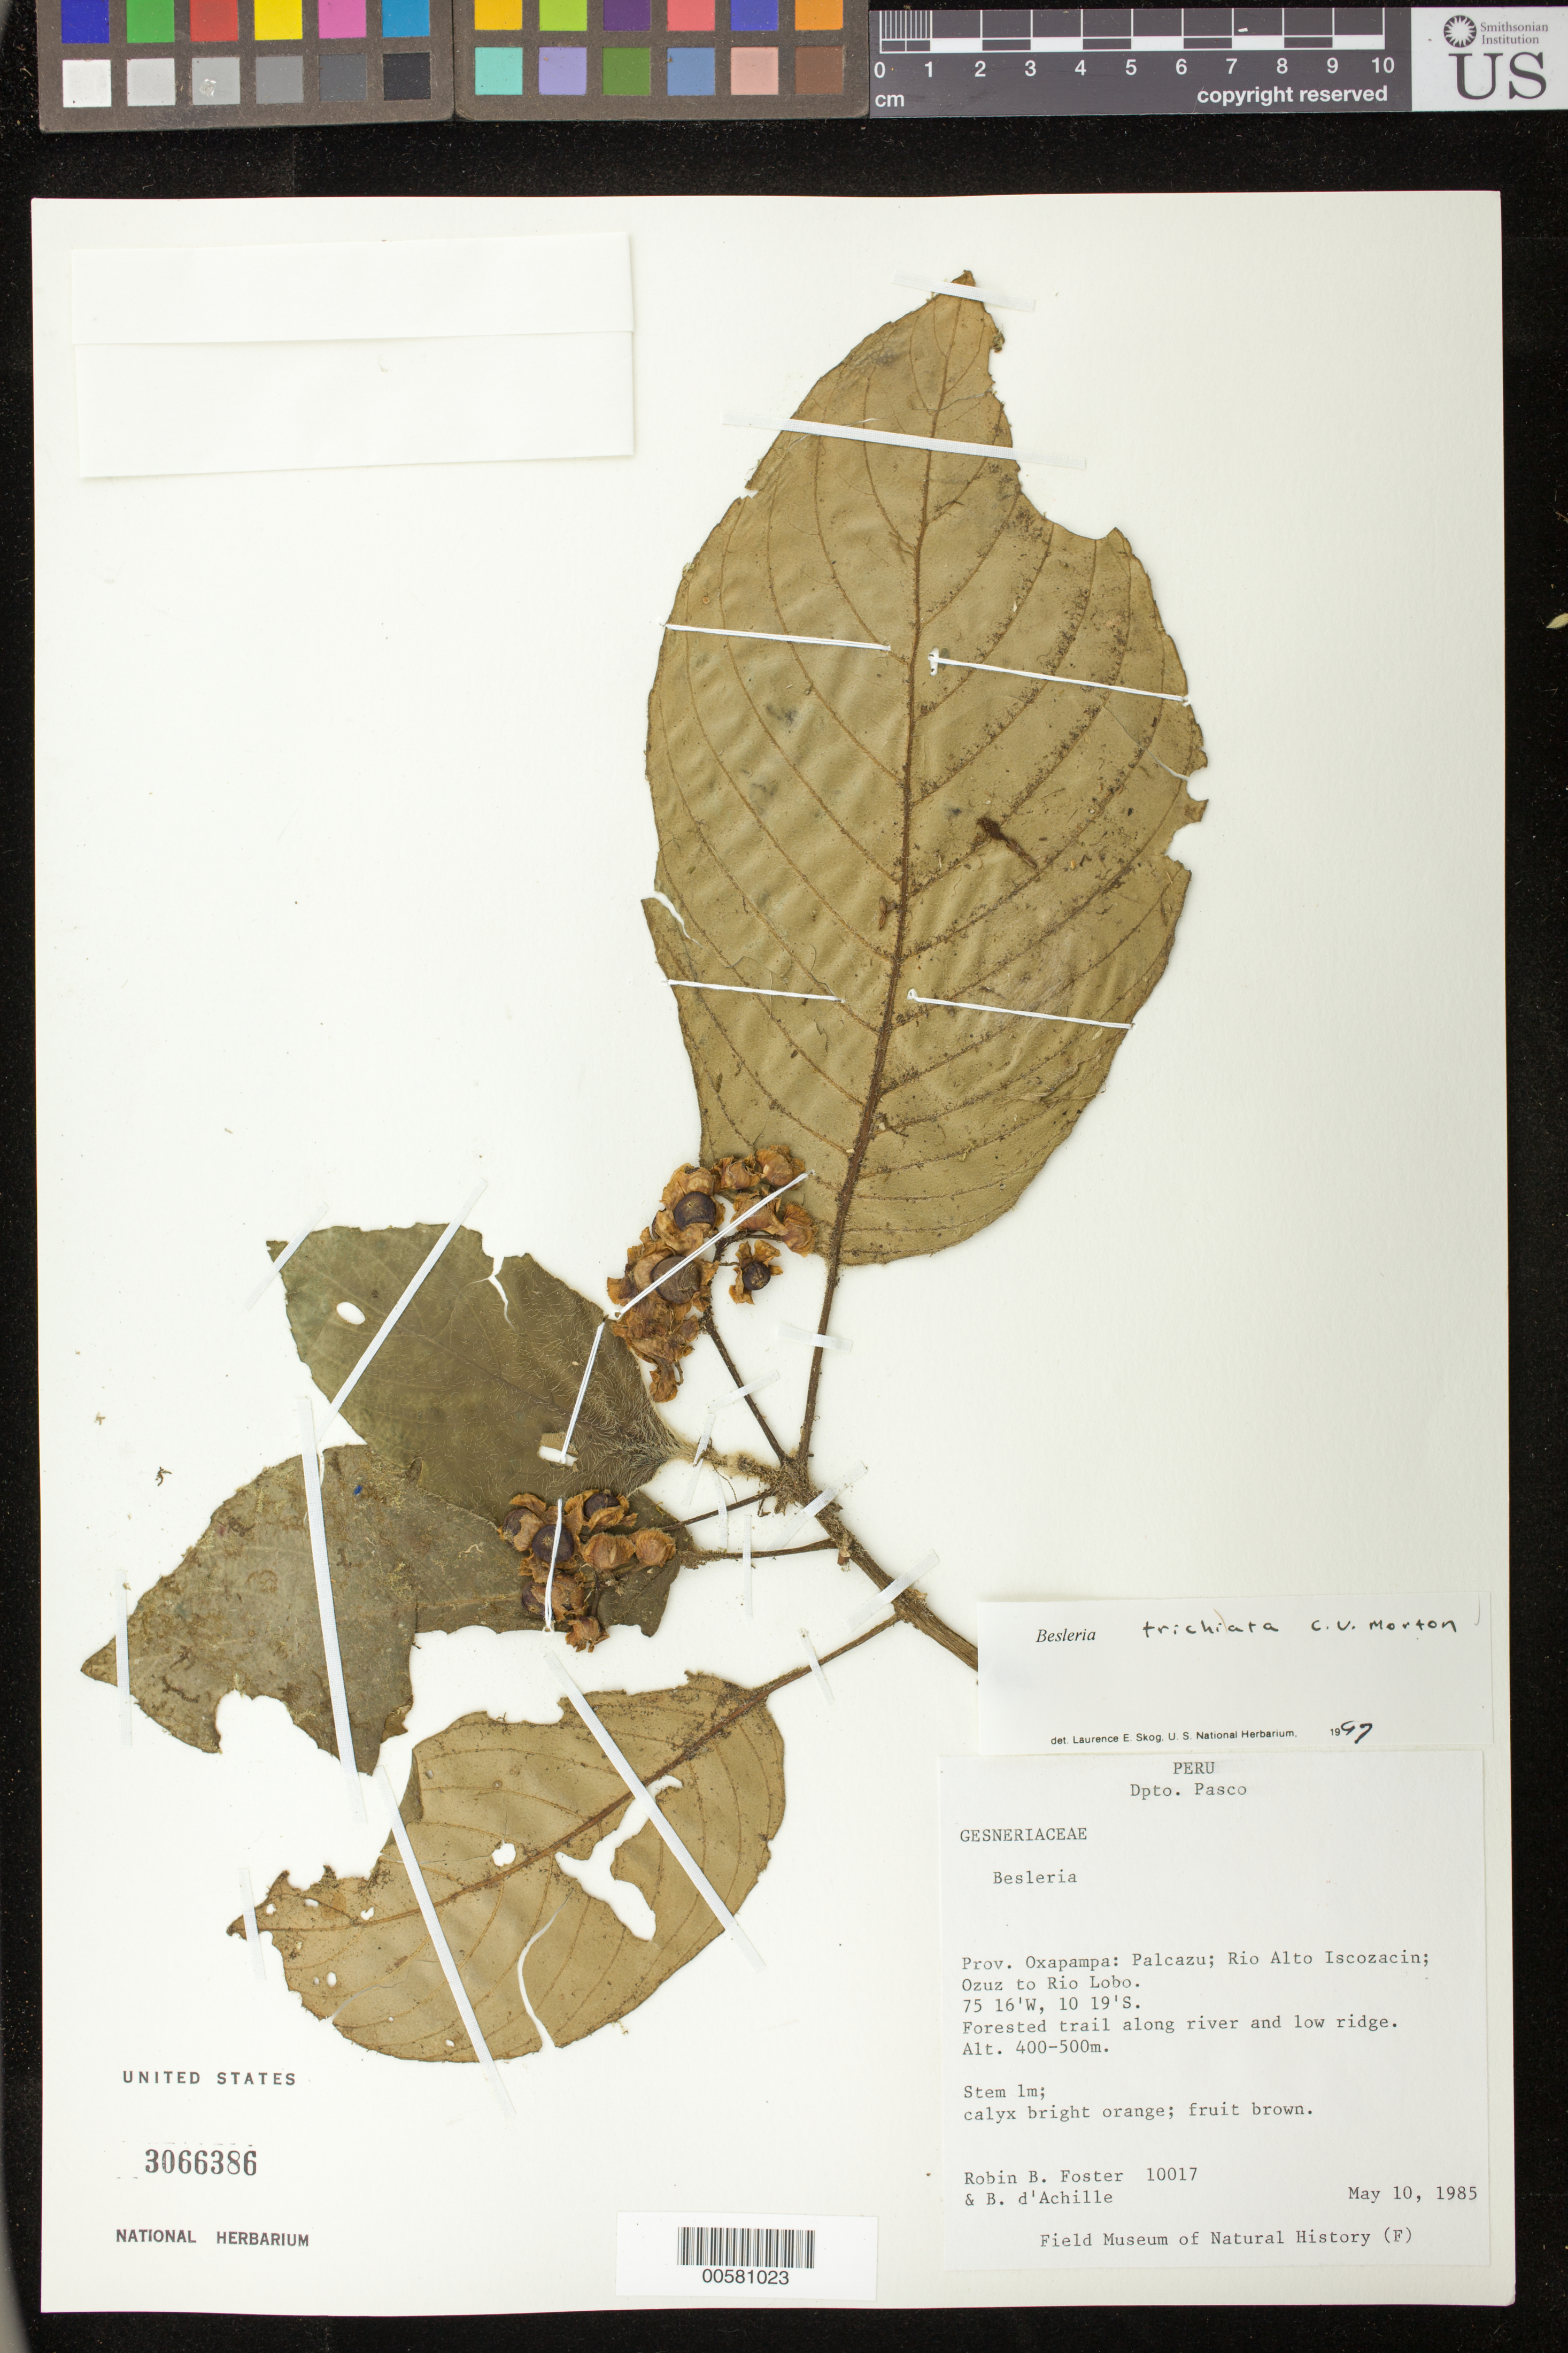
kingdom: Plantae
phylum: Tracheophyta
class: Magnoliopsida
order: Lamiales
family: Gesneriaceae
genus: Besleria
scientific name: Besleria trichiata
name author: C.V. Morton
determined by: Skog, Laurence E.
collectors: R. B. Foster & B. D'achille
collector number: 10017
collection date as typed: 10 May 1985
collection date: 1985-05-10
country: Peru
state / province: Pasco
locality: Prov. Oxapampa; Palcazu, Rio Alto Iscozacin, Ozuz to Rio Lobo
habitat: Forested trail along river and low ridge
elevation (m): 400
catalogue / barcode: US 3066386